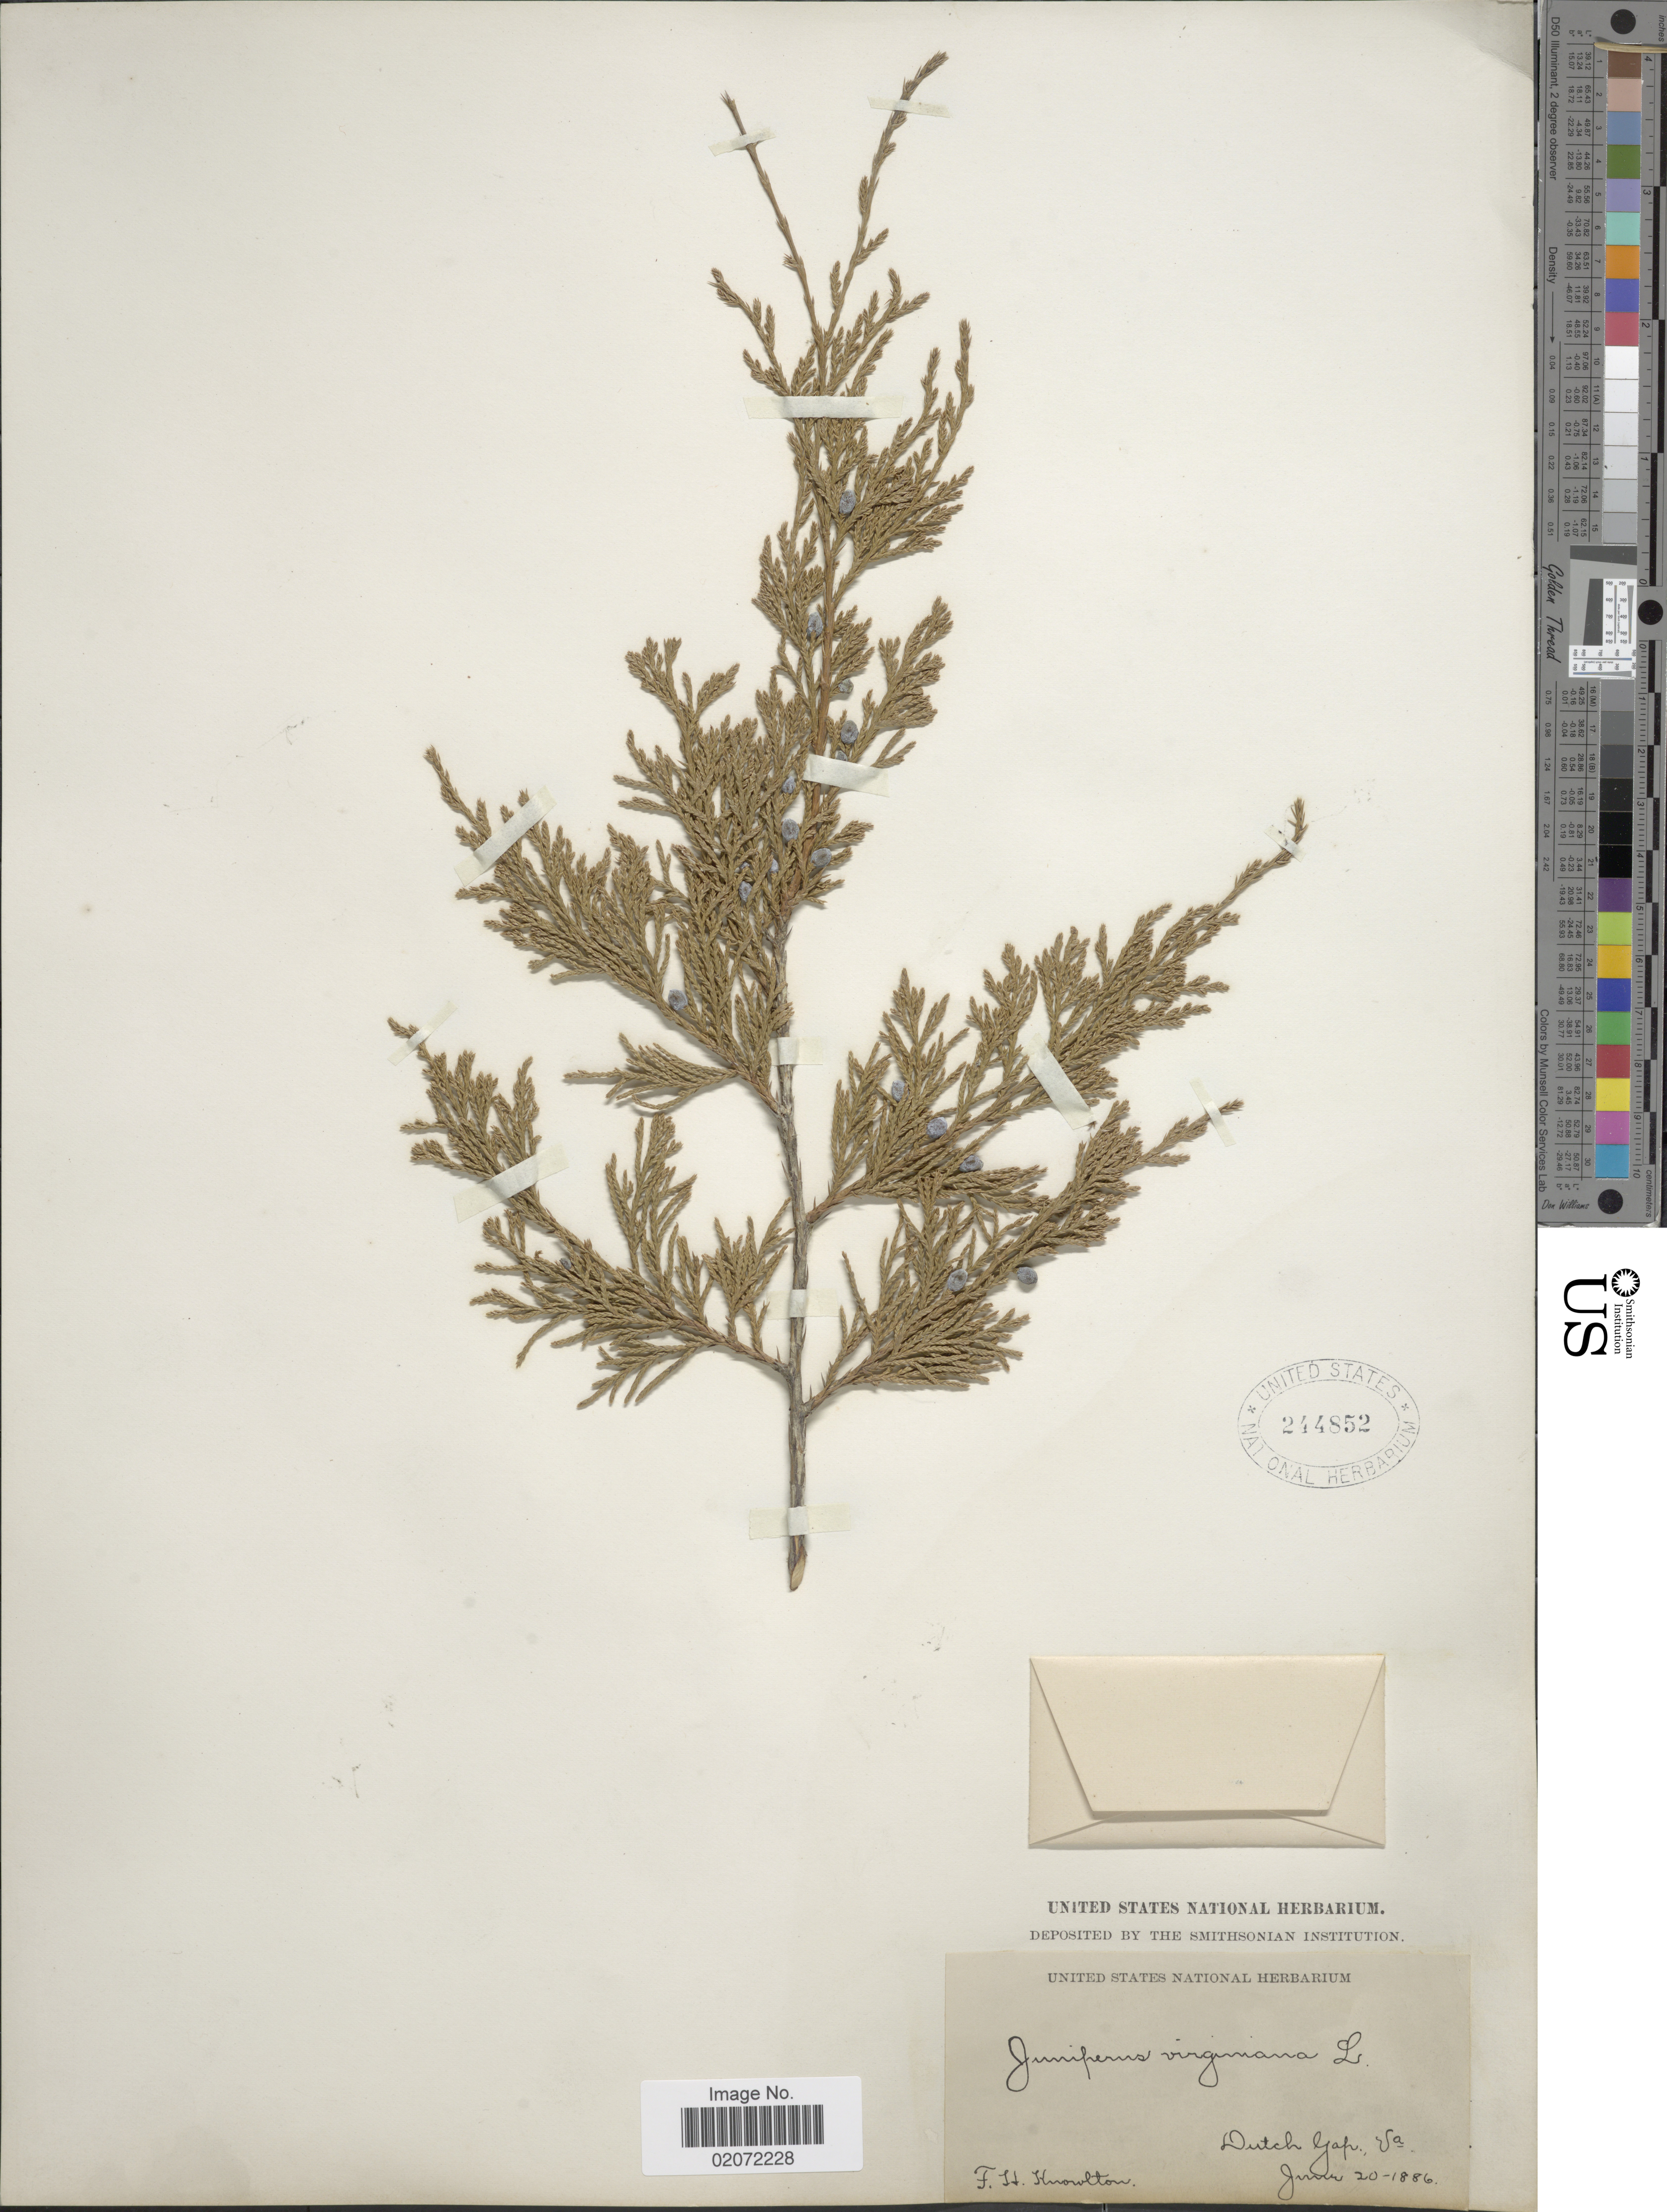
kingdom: Plantae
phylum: Tracheophyta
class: Pinopsida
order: Pinales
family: Cupressaceae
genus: Juniperus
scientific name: Juniperus virginiana var. pyramidalis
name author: Carrière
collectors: F. H. Knowlton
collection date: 1886-06-20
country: United States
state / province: Virginia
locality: Dutch Gap, Va.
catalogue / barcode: US 244852